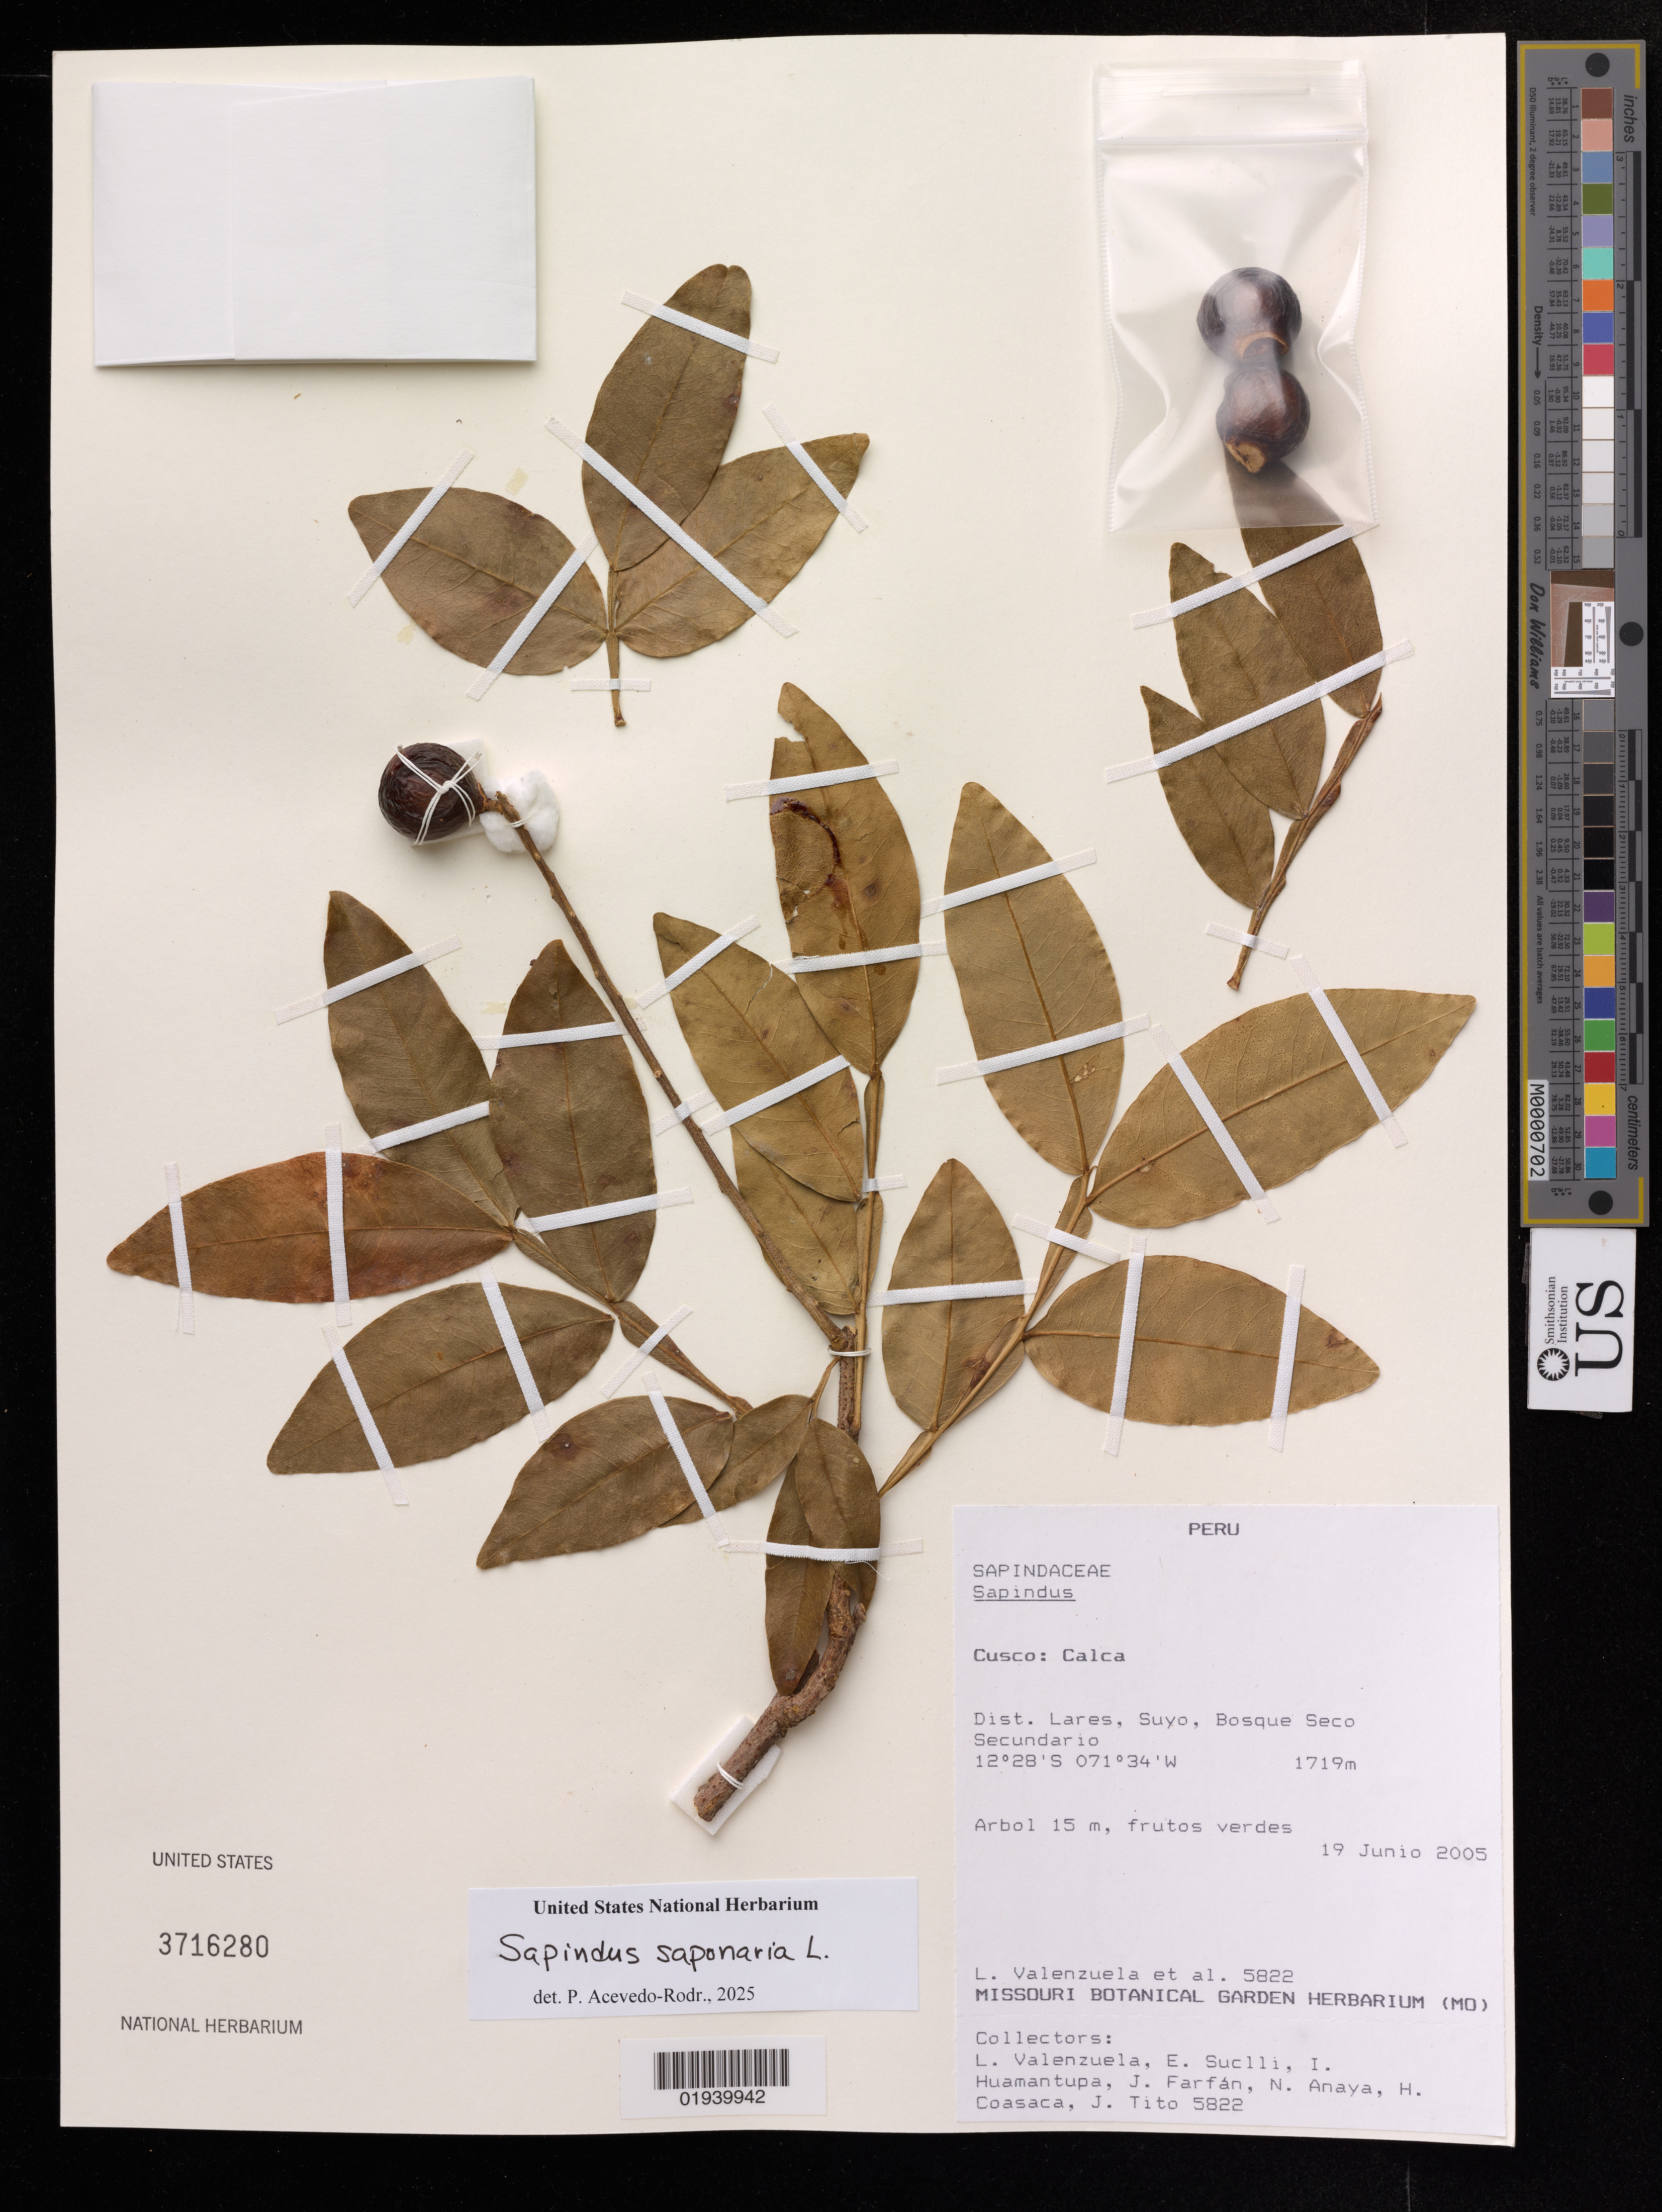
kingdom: Plantae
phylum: Tracheophyta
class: Magnoliopsida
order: Sapindales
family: Sapindaceae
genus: Sapindus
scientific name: Sapindus saponaria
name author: L.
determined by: Acevedo-Rodriguez, P., (US), Smithsonian Institution - National Museum of Natural History (UNITED STATES)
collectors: L. Valenzuela, E. Suclli, I. Huamantupa, J. Farfán, N. Anaya, H. Coasaca & J. Tito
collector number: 5822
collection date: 2005-06-19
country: Peru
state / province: Cusco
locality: Calca. Dist. Lares, Suyo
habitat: Bosque seco secundario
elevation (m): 1719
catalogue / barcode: US 3716280